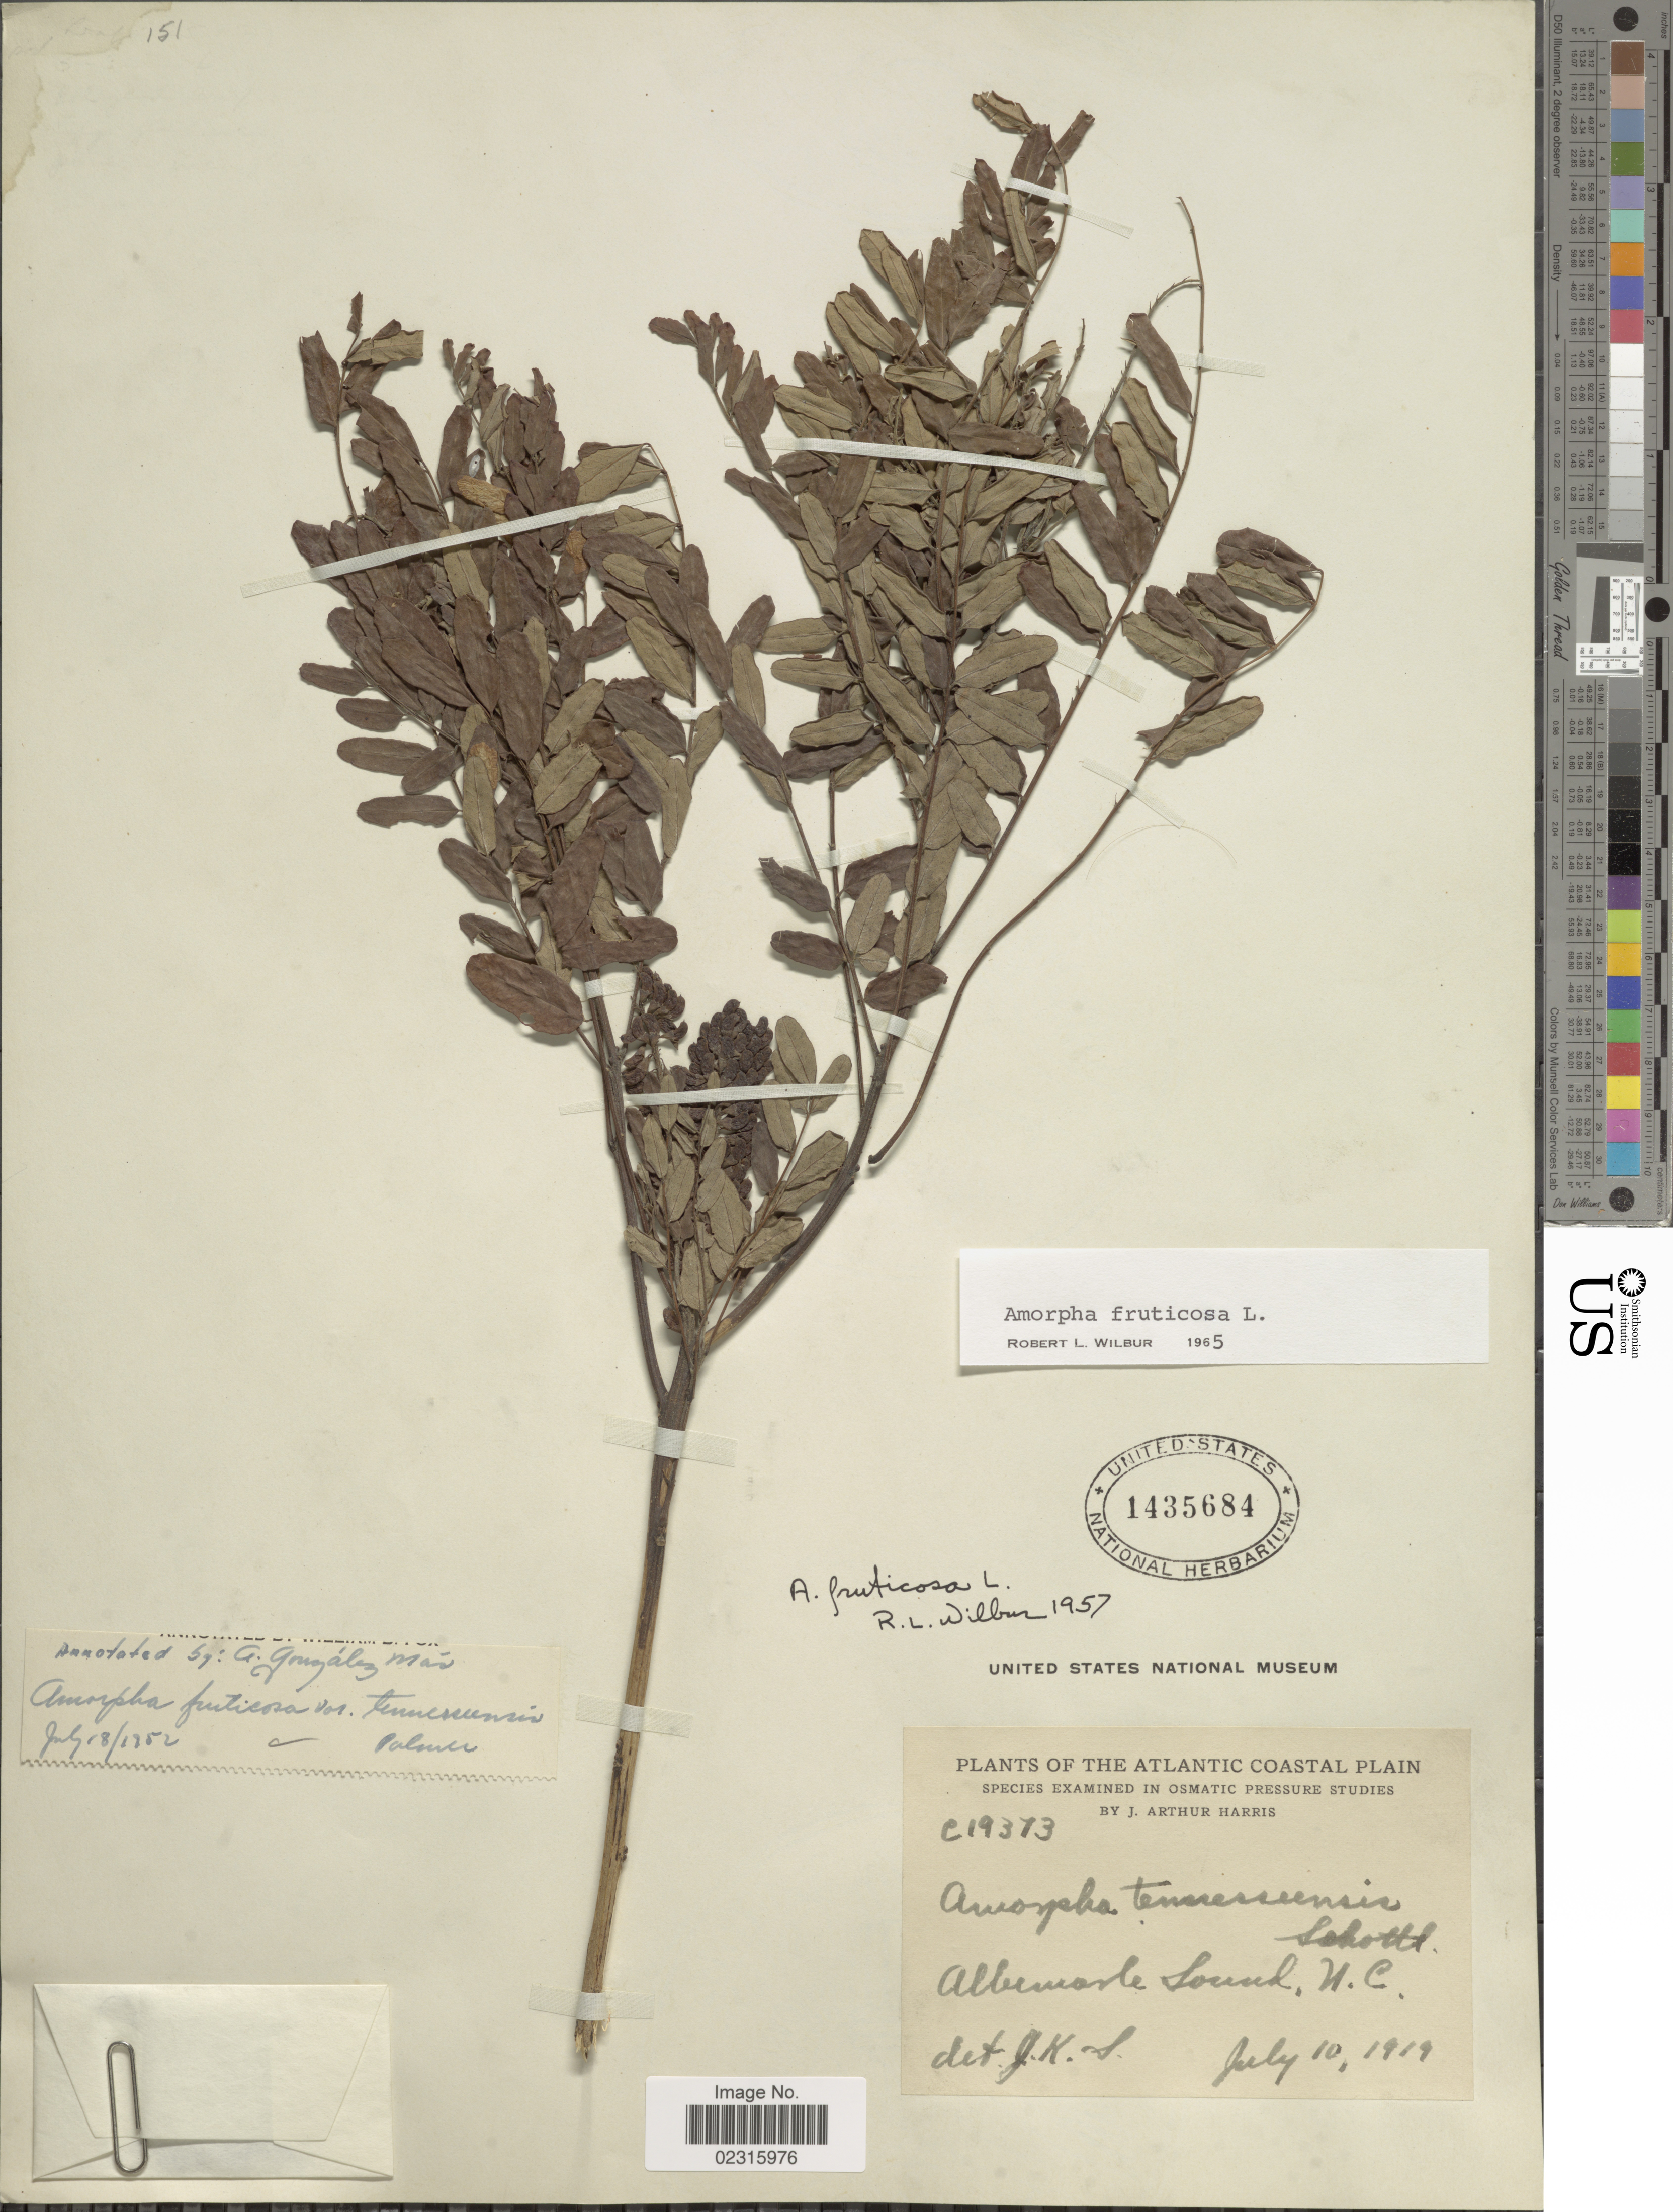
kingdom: Plantae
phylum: Tracheophyta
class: Magnoliopsida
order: Fabales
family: Fabaceae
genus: Amorpha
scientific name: Amorpha fruticosa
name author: L.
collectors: J. A. Harris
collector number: c19373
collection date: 1919-07-10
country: United States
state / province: North Carolina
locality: Atlantic Coastal Plain, Albemarle Sound.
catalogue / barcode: US 1435684